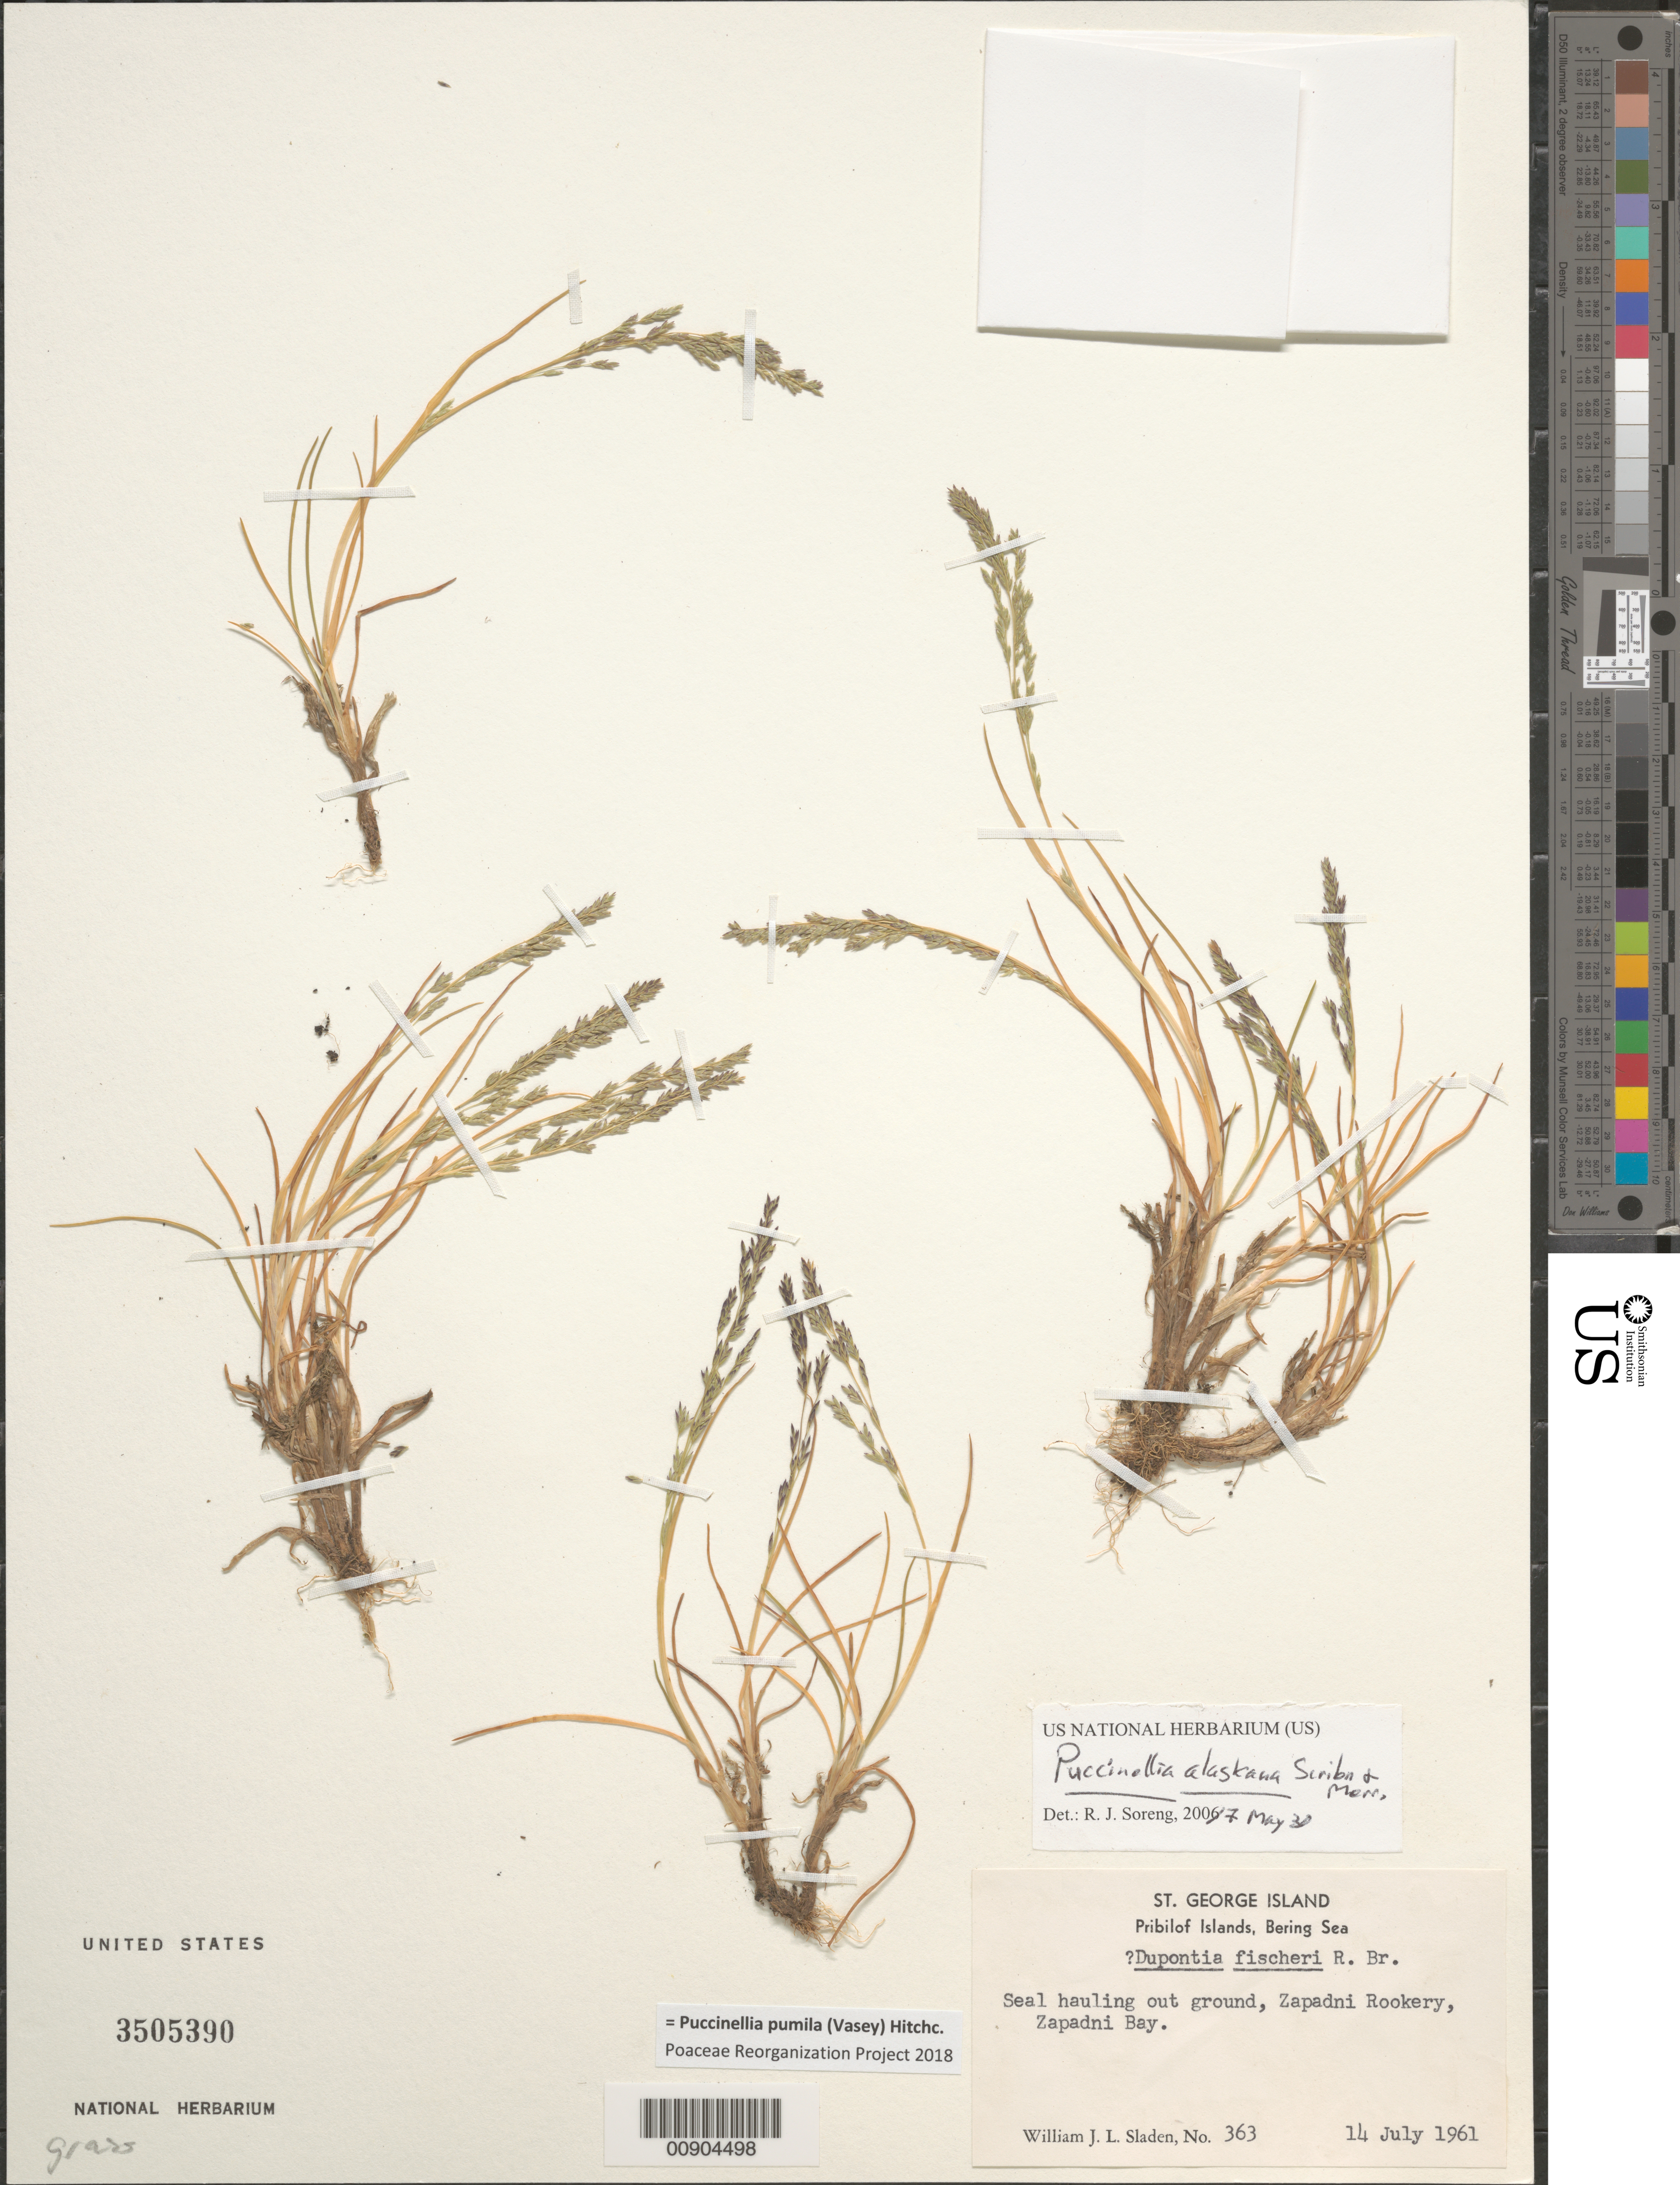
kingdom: Plantae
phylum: Tracheophyta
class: Liliopsida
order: Poales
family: Poaceae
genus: Puccinellia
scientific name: Puccinellia pumila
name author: (Vasey) Hitchc.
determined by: Poaceae Reorganization Project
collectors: W. Sladen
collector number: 363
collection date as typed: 14 Jul 1961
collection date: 1961-07-14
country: United States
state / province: Alaska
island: St. George Island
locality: St. George Island. Zapadni Rookery, Zapadni Bay. Seal hauling out ground., Bering Sea, Pribilof Islands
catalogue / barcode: US 3505390